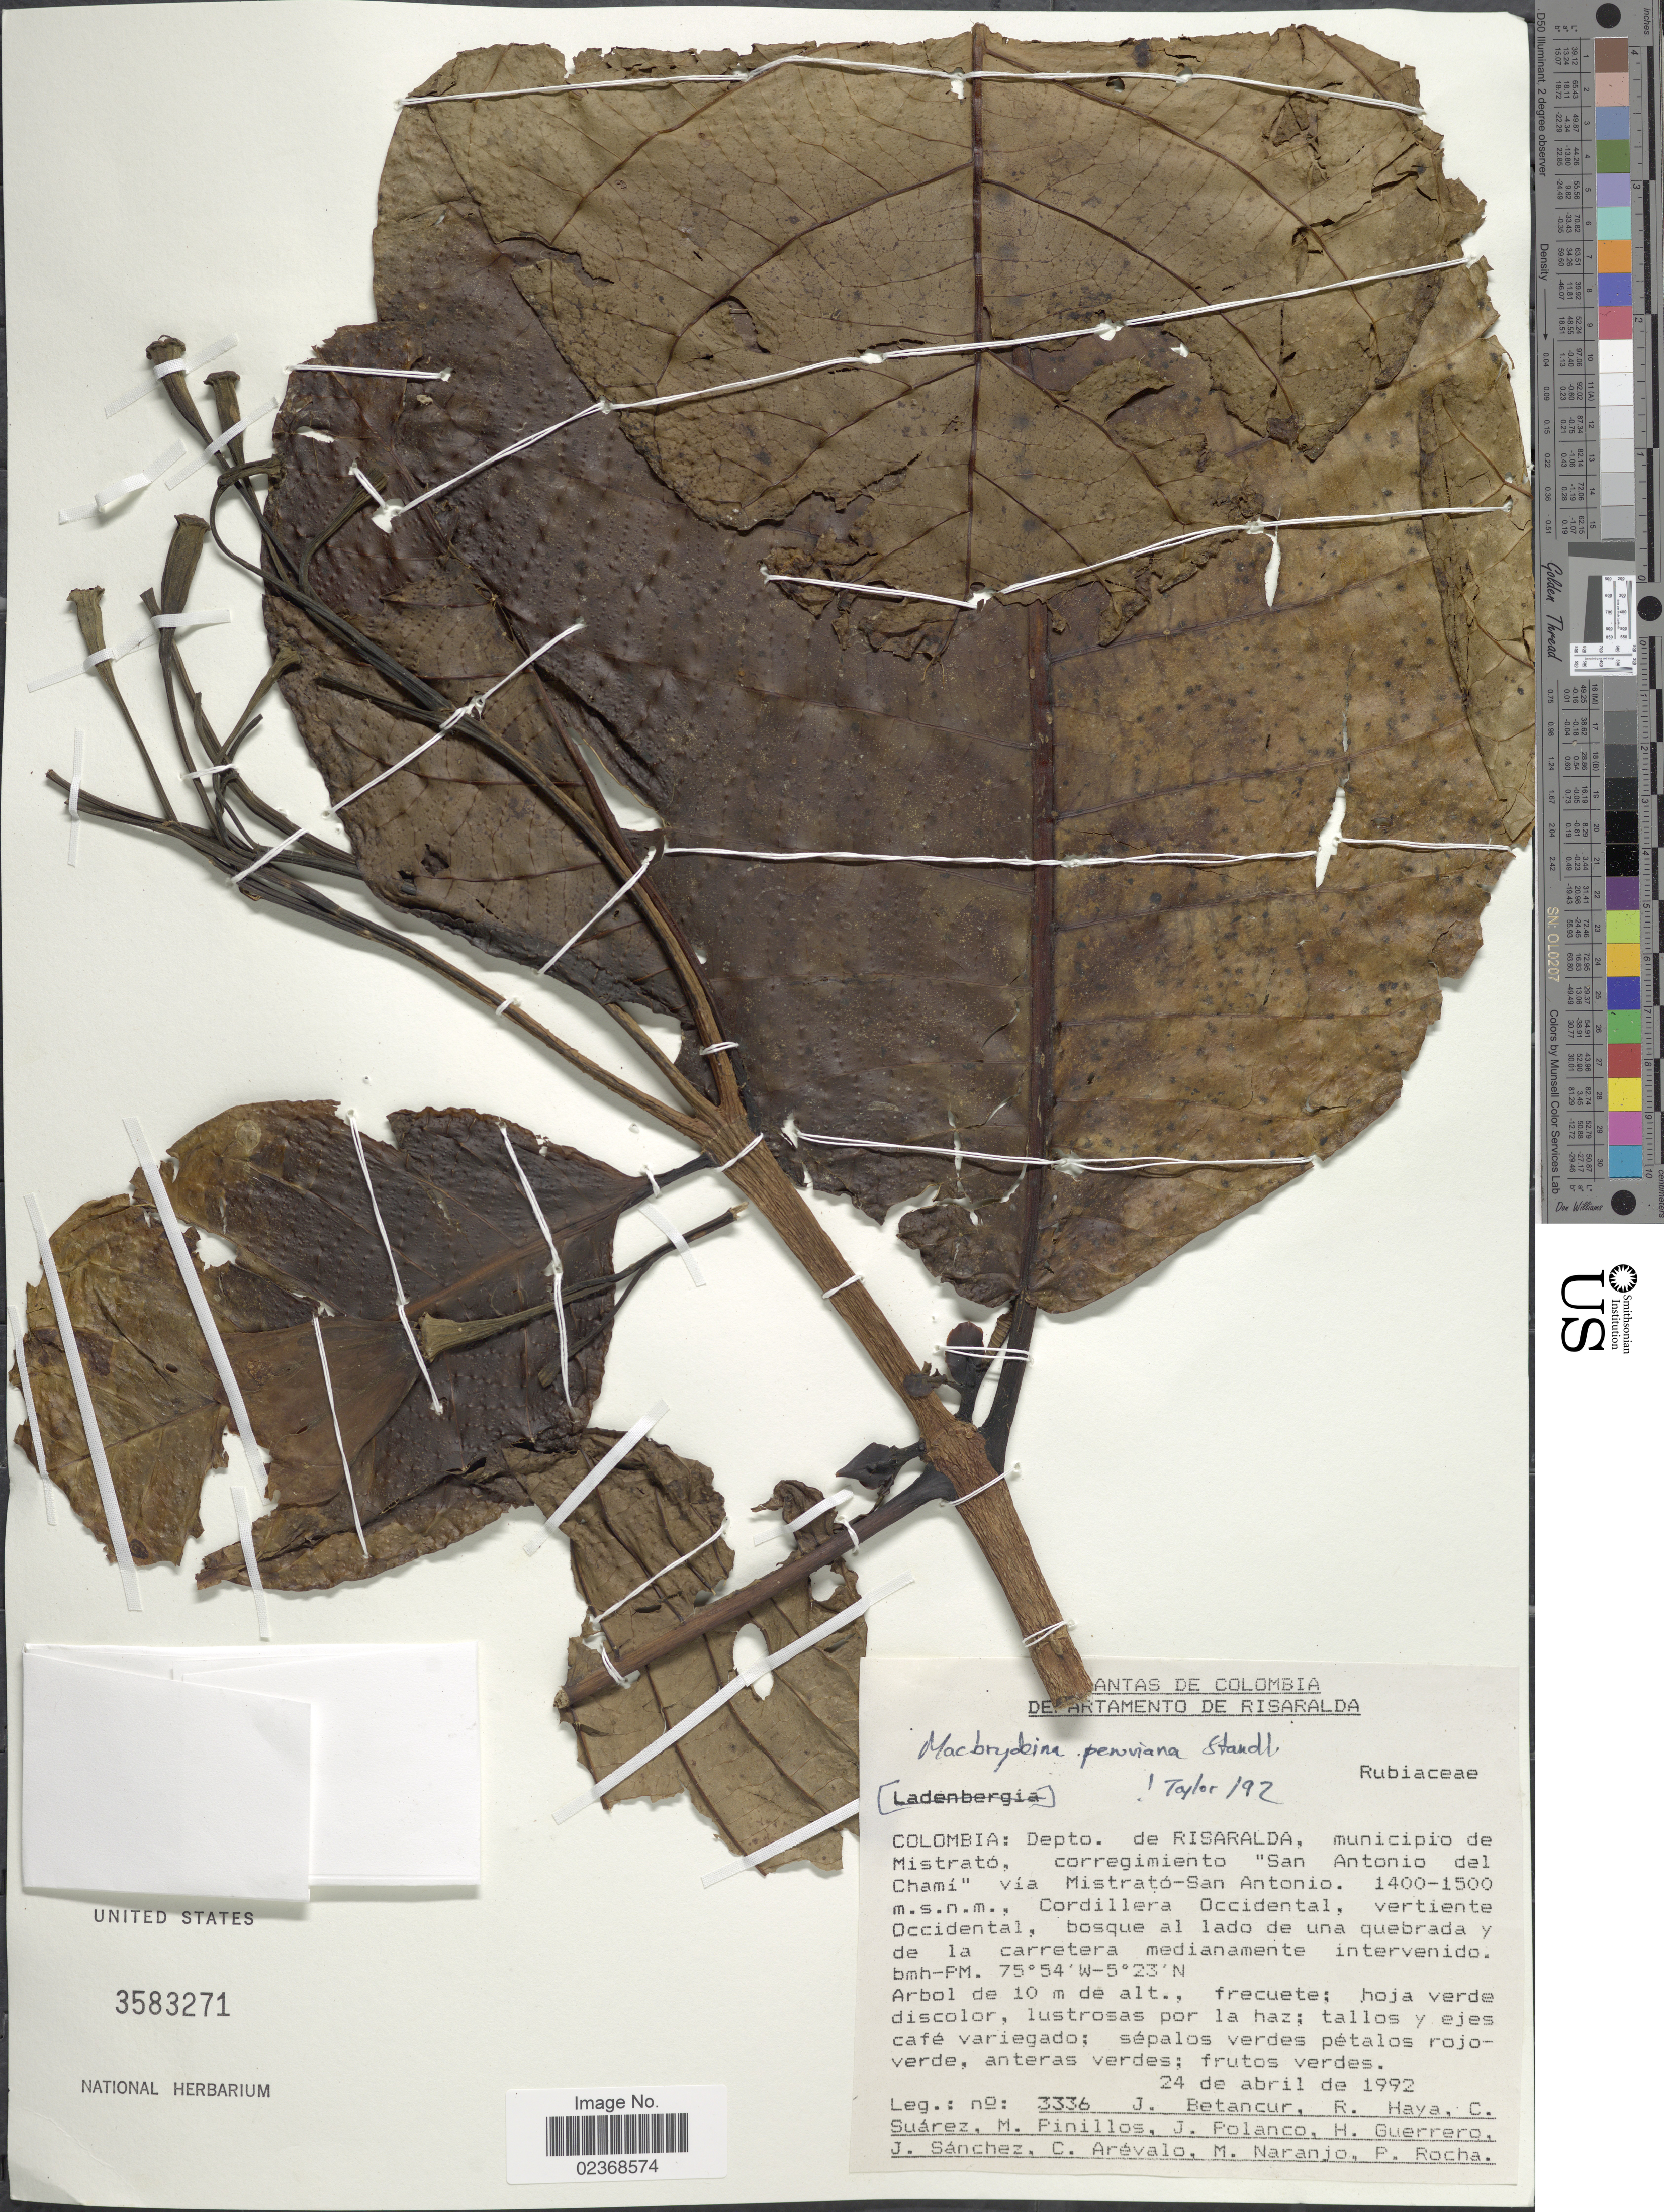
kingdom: Plantae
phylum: Tracheophyta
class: Magnoliopsida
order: Gentianales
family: Rubiaceae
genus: Macbrideina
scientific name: Macbrideina peruviana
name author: Standl.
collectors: J. Betancur, R. Haya, C. Suarez, M. Pinillos & et al.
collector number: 3336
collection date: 1992-04-24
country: Colombia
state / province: Risaralda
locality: Municipio de Mistrato. corregimiento "San Antonio del Chami" via Mistrato-San Antonio. Cordillera Occidental, vertiente Occidental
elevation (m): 1400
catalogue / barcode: US 3583271